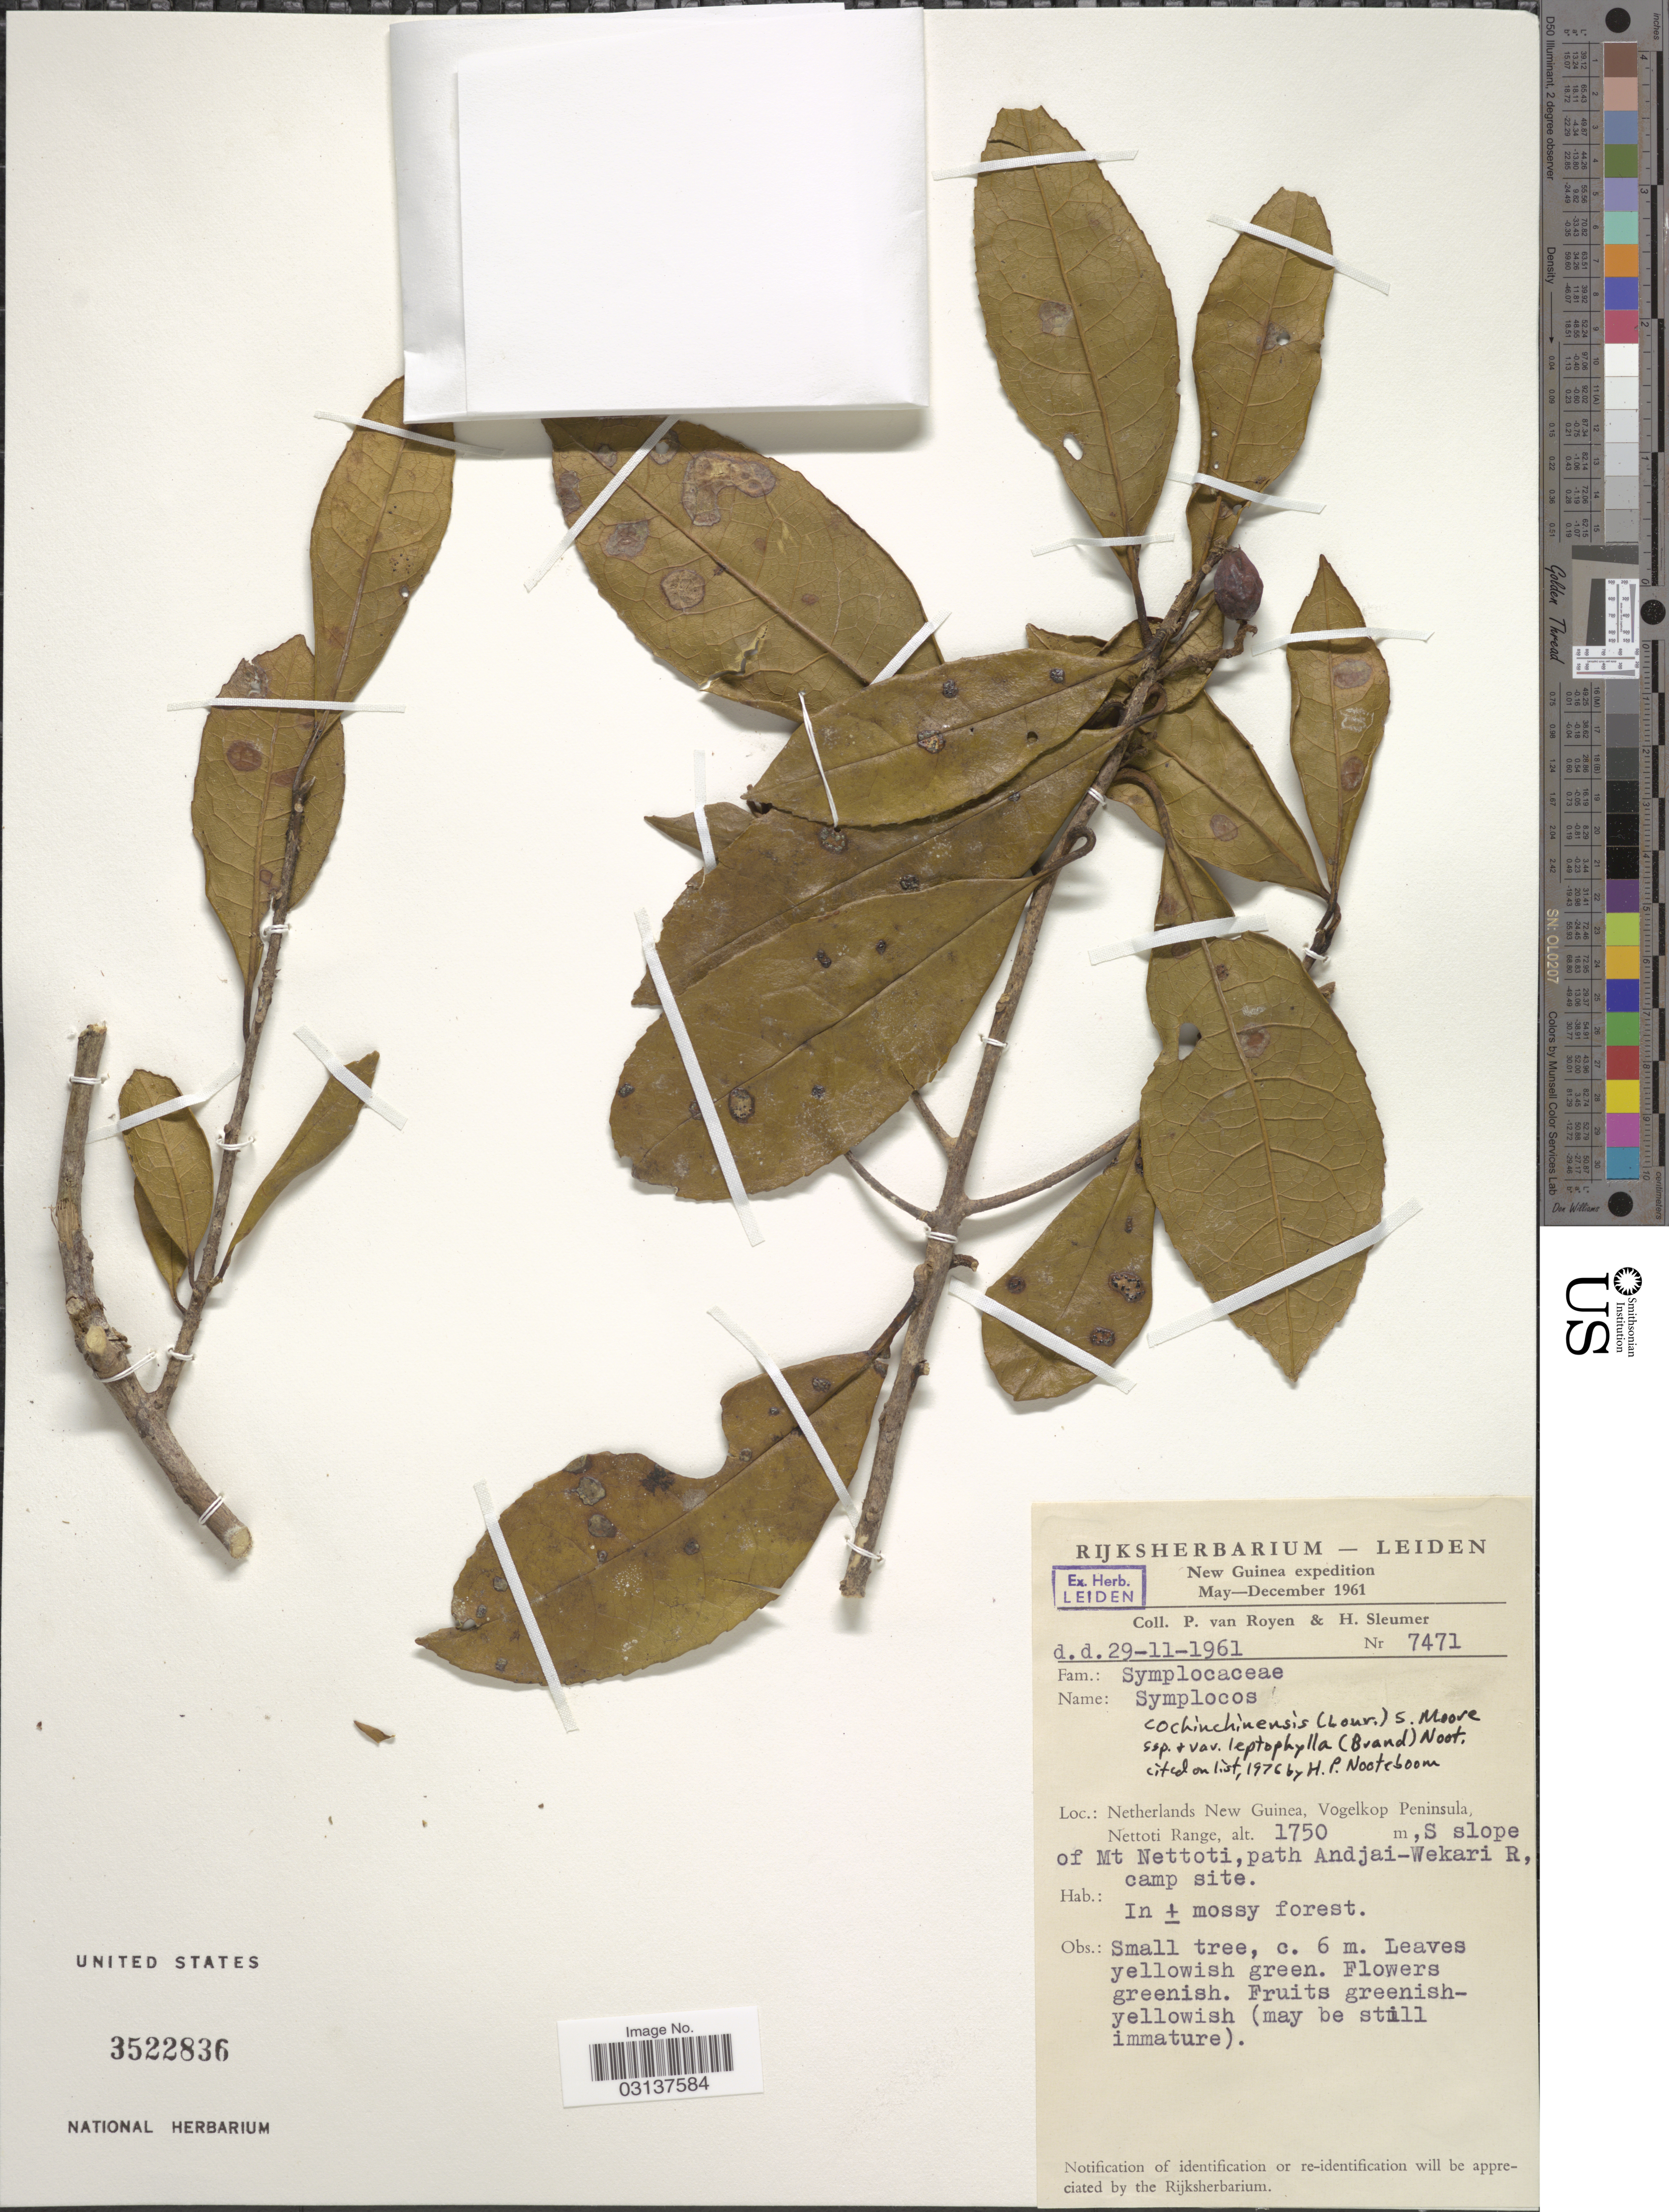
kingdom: Plantae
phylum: Tracheophyta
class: Magnoliopsida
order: Ericales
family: Symplocaceae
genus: Symplocos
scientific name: Symplocos cochinchinensis var. leptophylla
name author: (Brand) Noot.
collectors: P. van Royen & H. O. Sleumer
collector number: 7471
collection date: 1961-11-29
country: Indonesia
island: New Guinea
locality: New Guinea, Netherlands New Guinea, Vogelkop Peninsula, Nettoti Range, S slope of Mt Nettoti, path Andjai-Wekari R, camp site.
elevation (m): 1750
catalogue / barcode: US 3522836